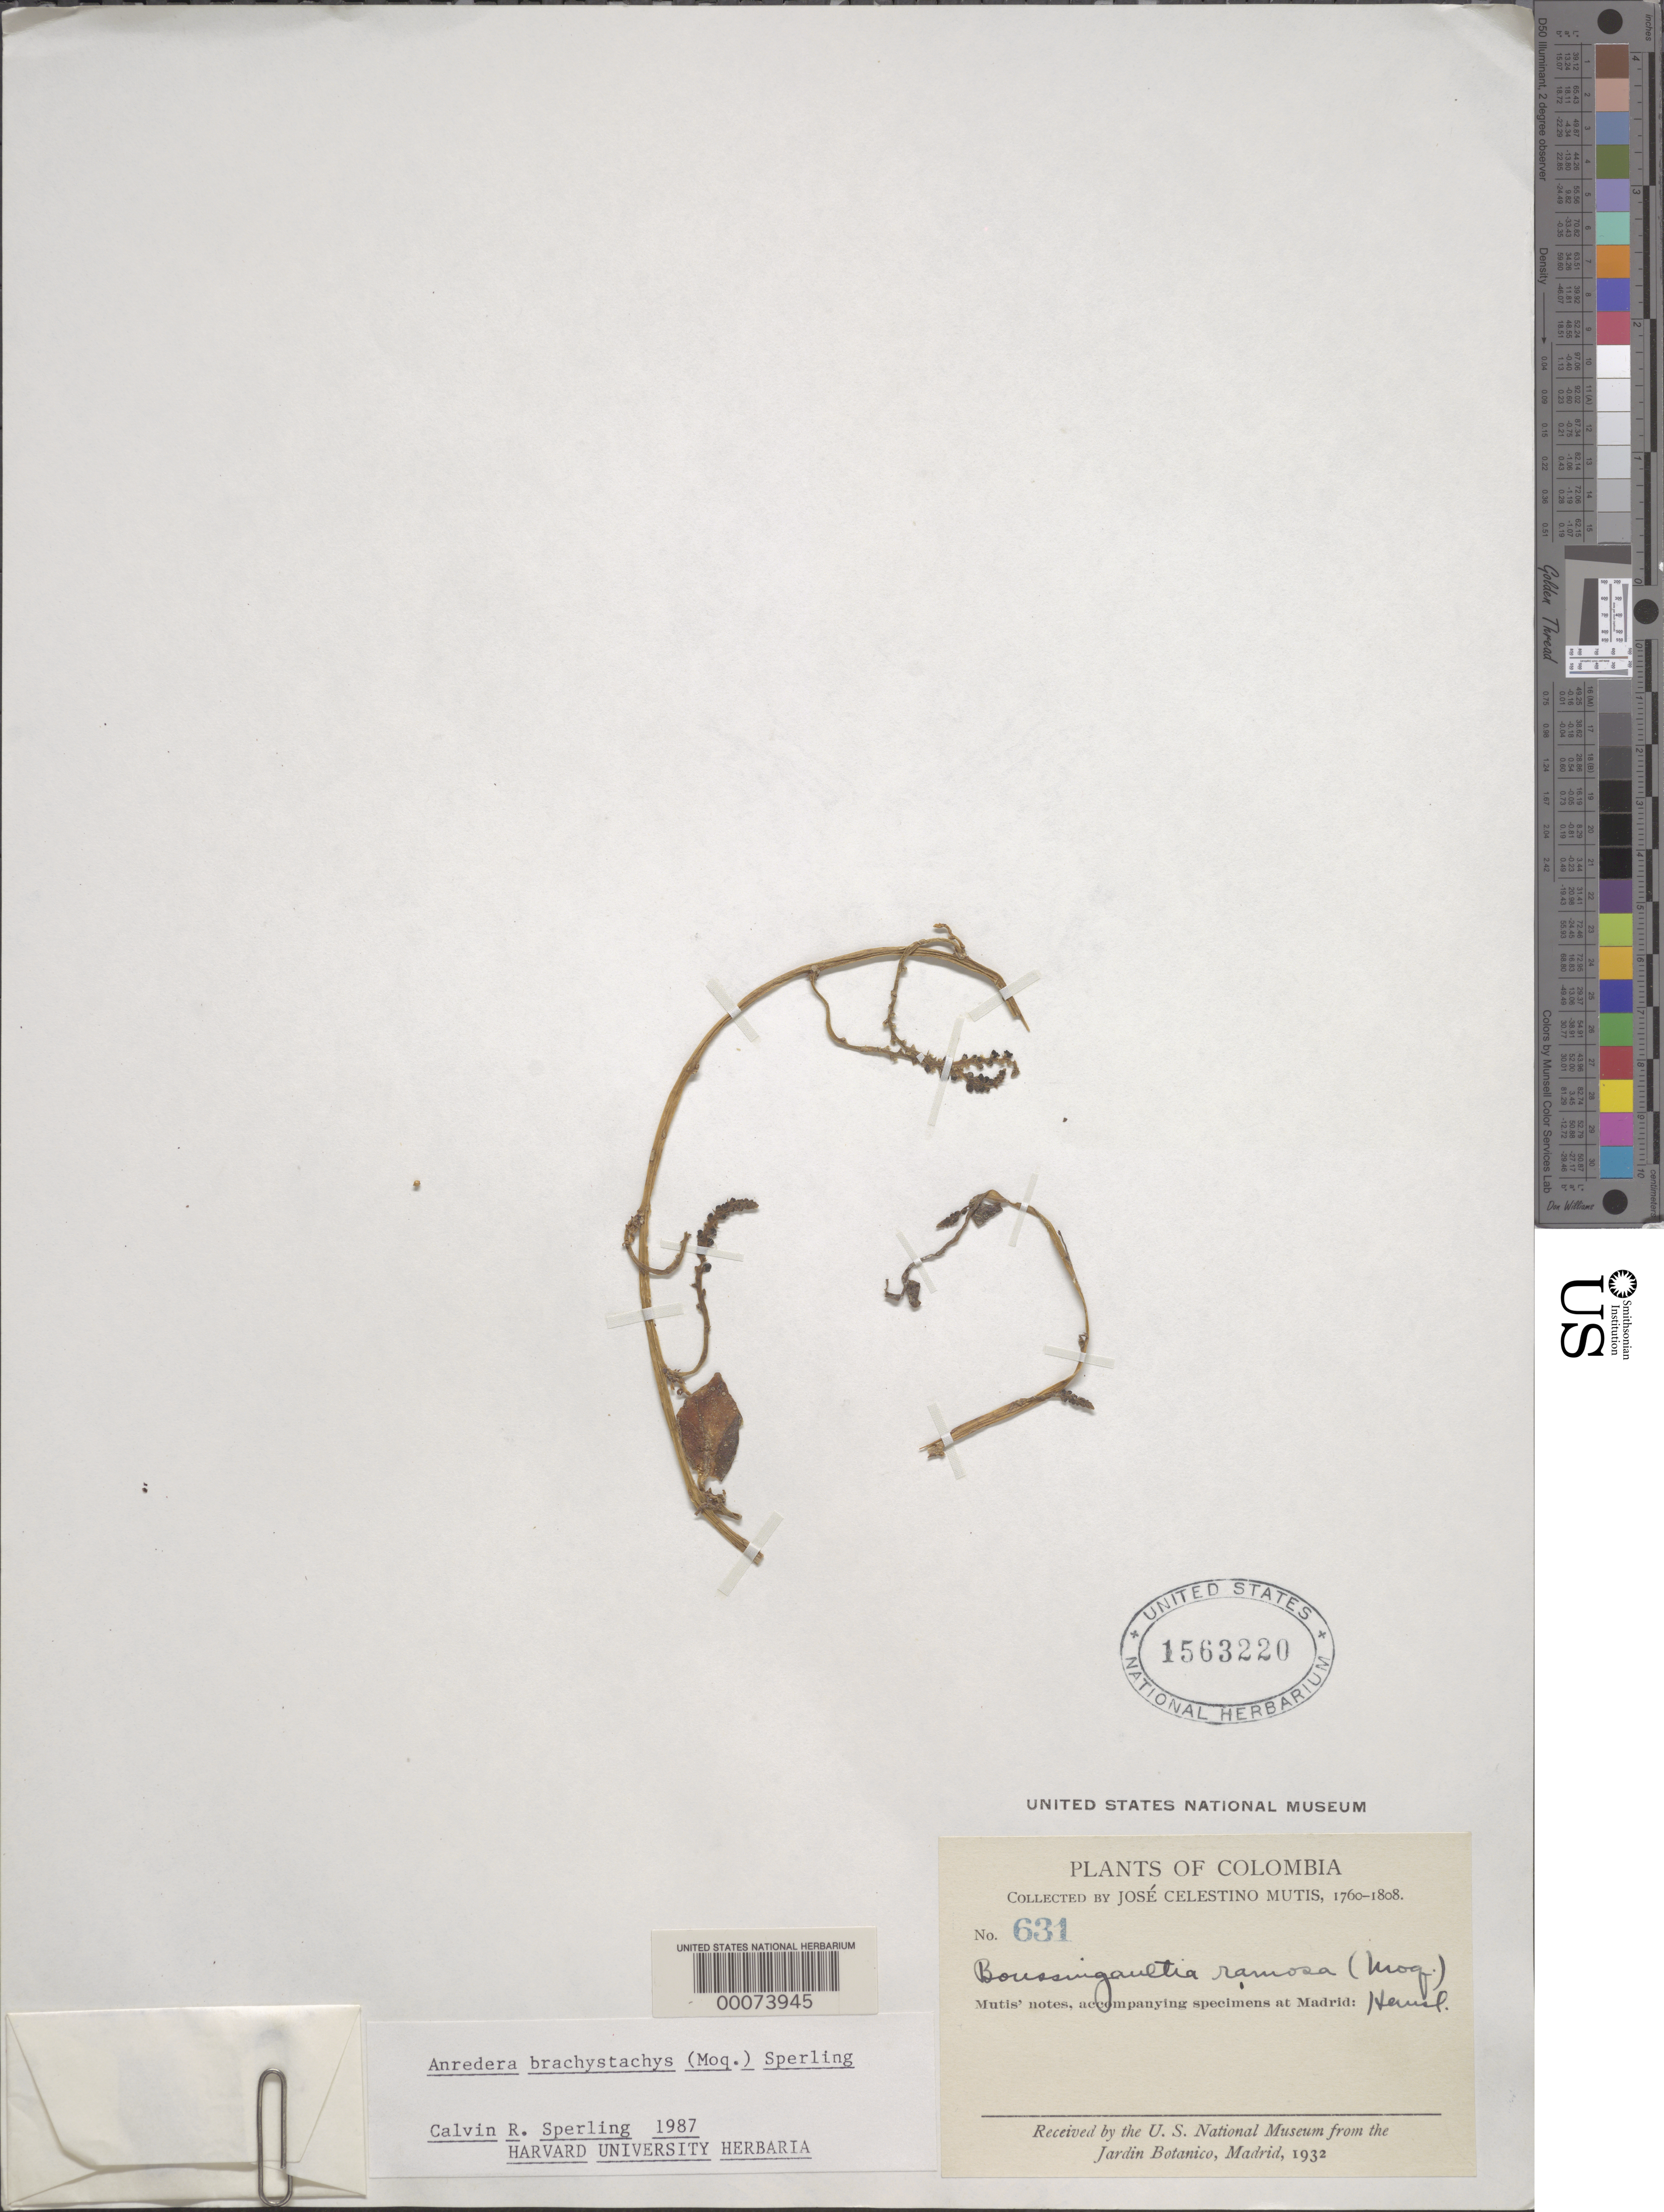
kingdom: Plantae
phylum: Tracheophyta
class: Magnoliopsida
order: Caryophyllales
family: Basellaceae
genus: Anredera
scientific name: Anredera brachystachys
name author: (Moq.) Sperling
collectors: J. C. B. Mutis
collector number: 631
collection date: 1760/1808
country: Colombia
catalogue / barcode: US 1563220